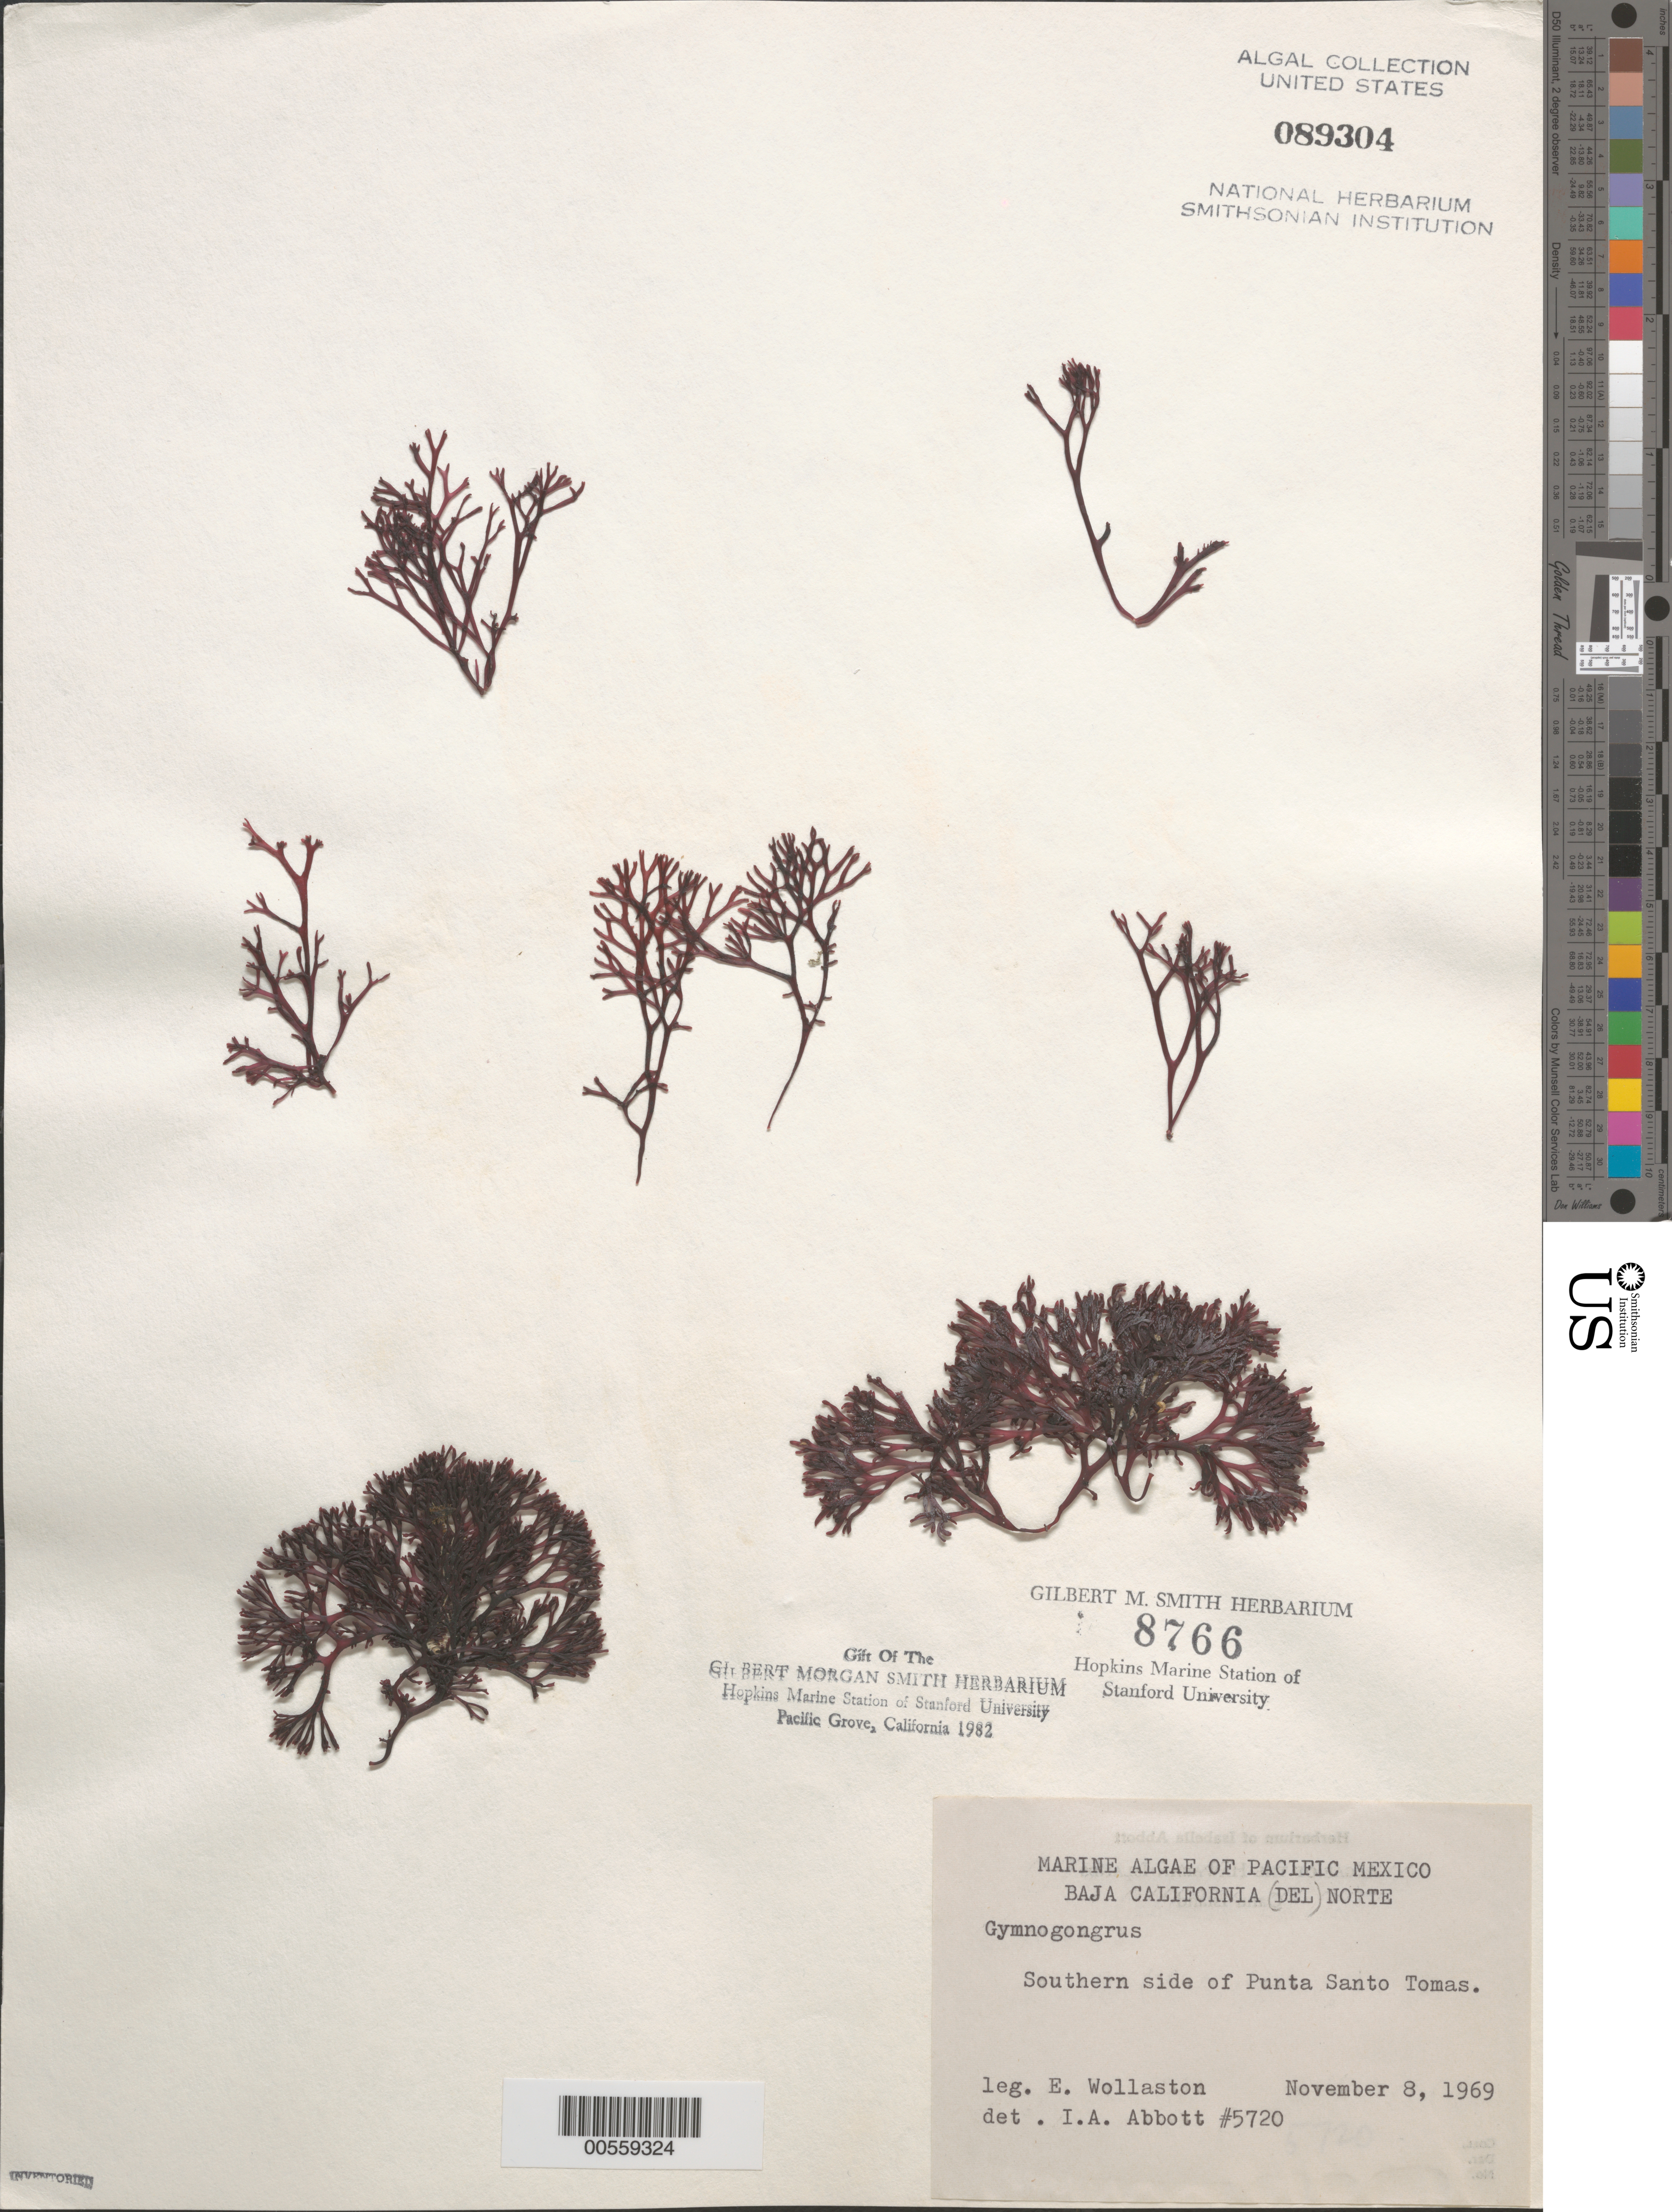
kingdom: Plantae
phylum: Rhodophyta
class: Florideophyceae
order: Gigartinales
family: Phyllophoraceae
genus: Gymnogongrus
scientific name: Gymnogongrus sp.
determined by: Abbott, Isabella A.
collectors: E. Wollaston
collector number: IAA 5720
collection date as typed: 08 Nov 1969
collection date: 1969-11-08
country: Mexico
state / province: Baja California Norte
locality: Punta Santo Tomas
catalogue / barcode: US 89304